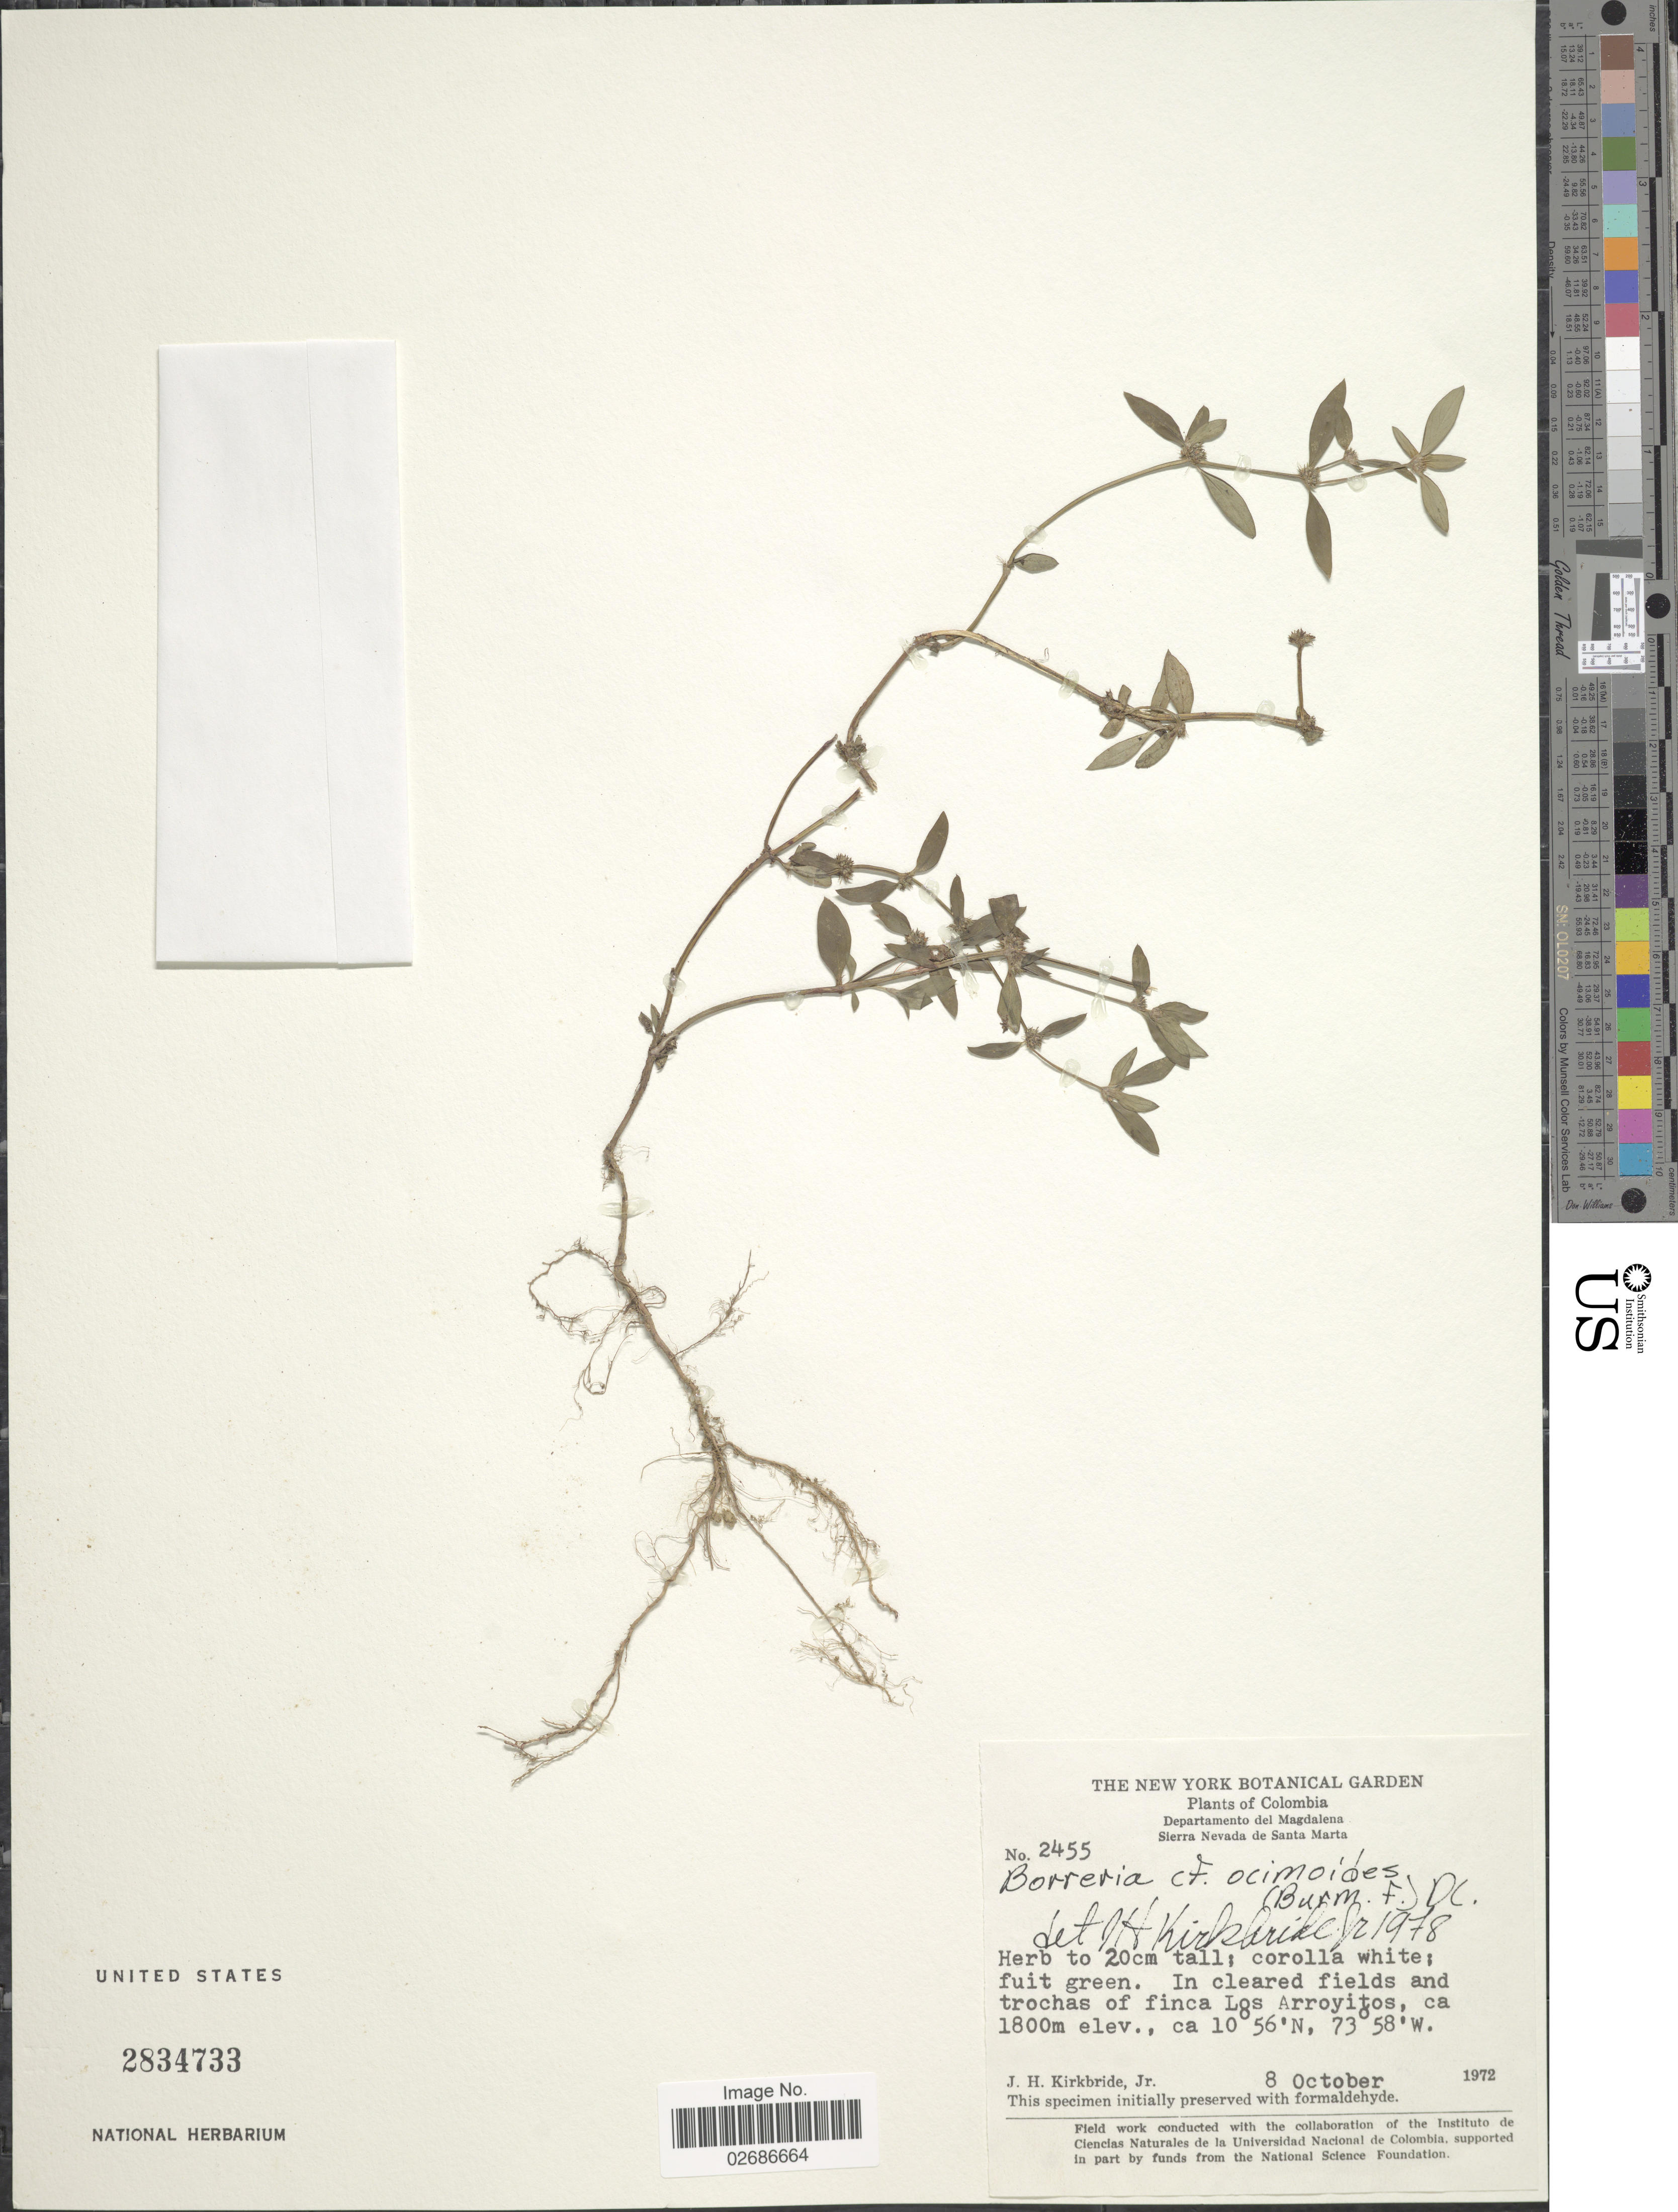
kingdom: Plantae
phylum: Tracheophyta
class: Magnoliopsida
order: Gentianales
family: Rubiaceae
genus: Borreria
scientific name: Borreria ocimoides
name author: (Burm. f.) DC.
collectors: J. H. Kirkbride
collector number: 2455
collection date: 1972-10-08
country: Colombia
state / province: Magdalena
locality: Sierra Nevada de Santa Marta. In cleared fields and trochas of finca Los Arroyitos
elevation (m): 1800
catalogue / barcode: US 2834733